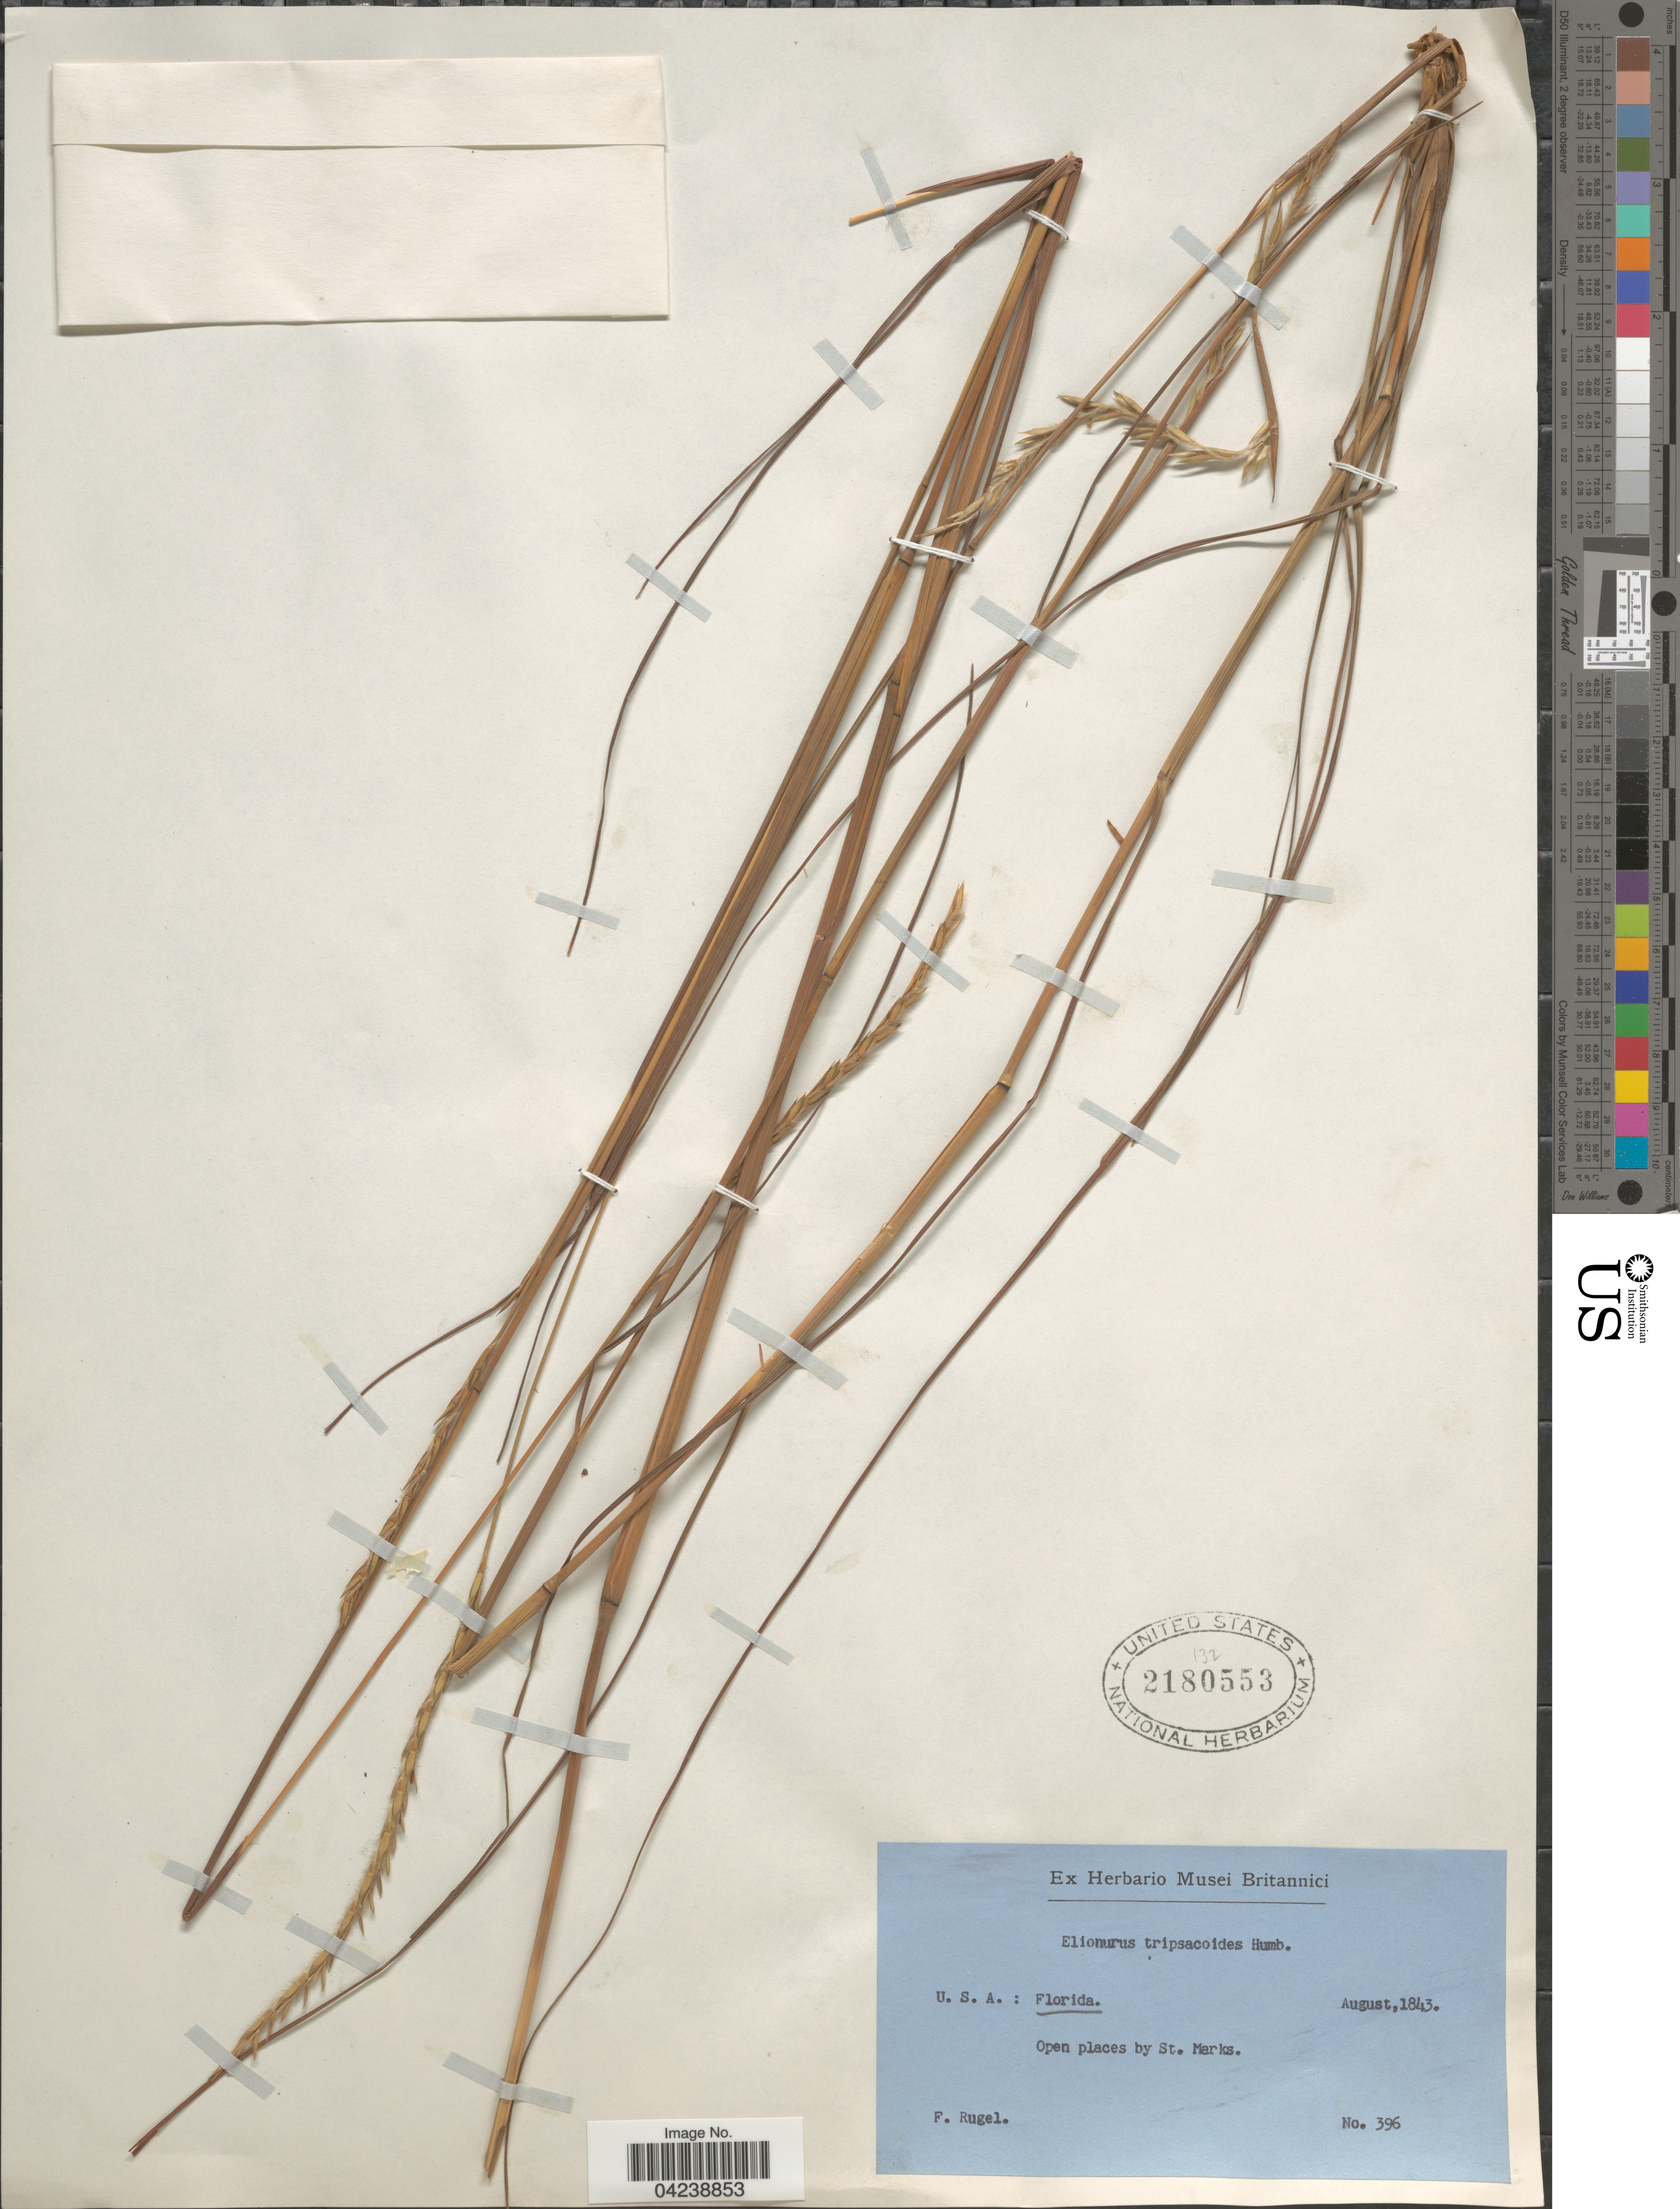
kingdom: Plantae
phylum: Tracheophyta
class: Liliopsida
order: Poales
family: Poaceae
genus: Elionurus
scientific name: Elionurus tripsacoides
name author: Humb. & Bonpl. ex Willd.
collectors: F. Rugel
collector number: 396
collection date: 1843-08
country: United States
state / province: Florida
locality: Open places by St. Marks.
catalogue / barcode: US 2180553